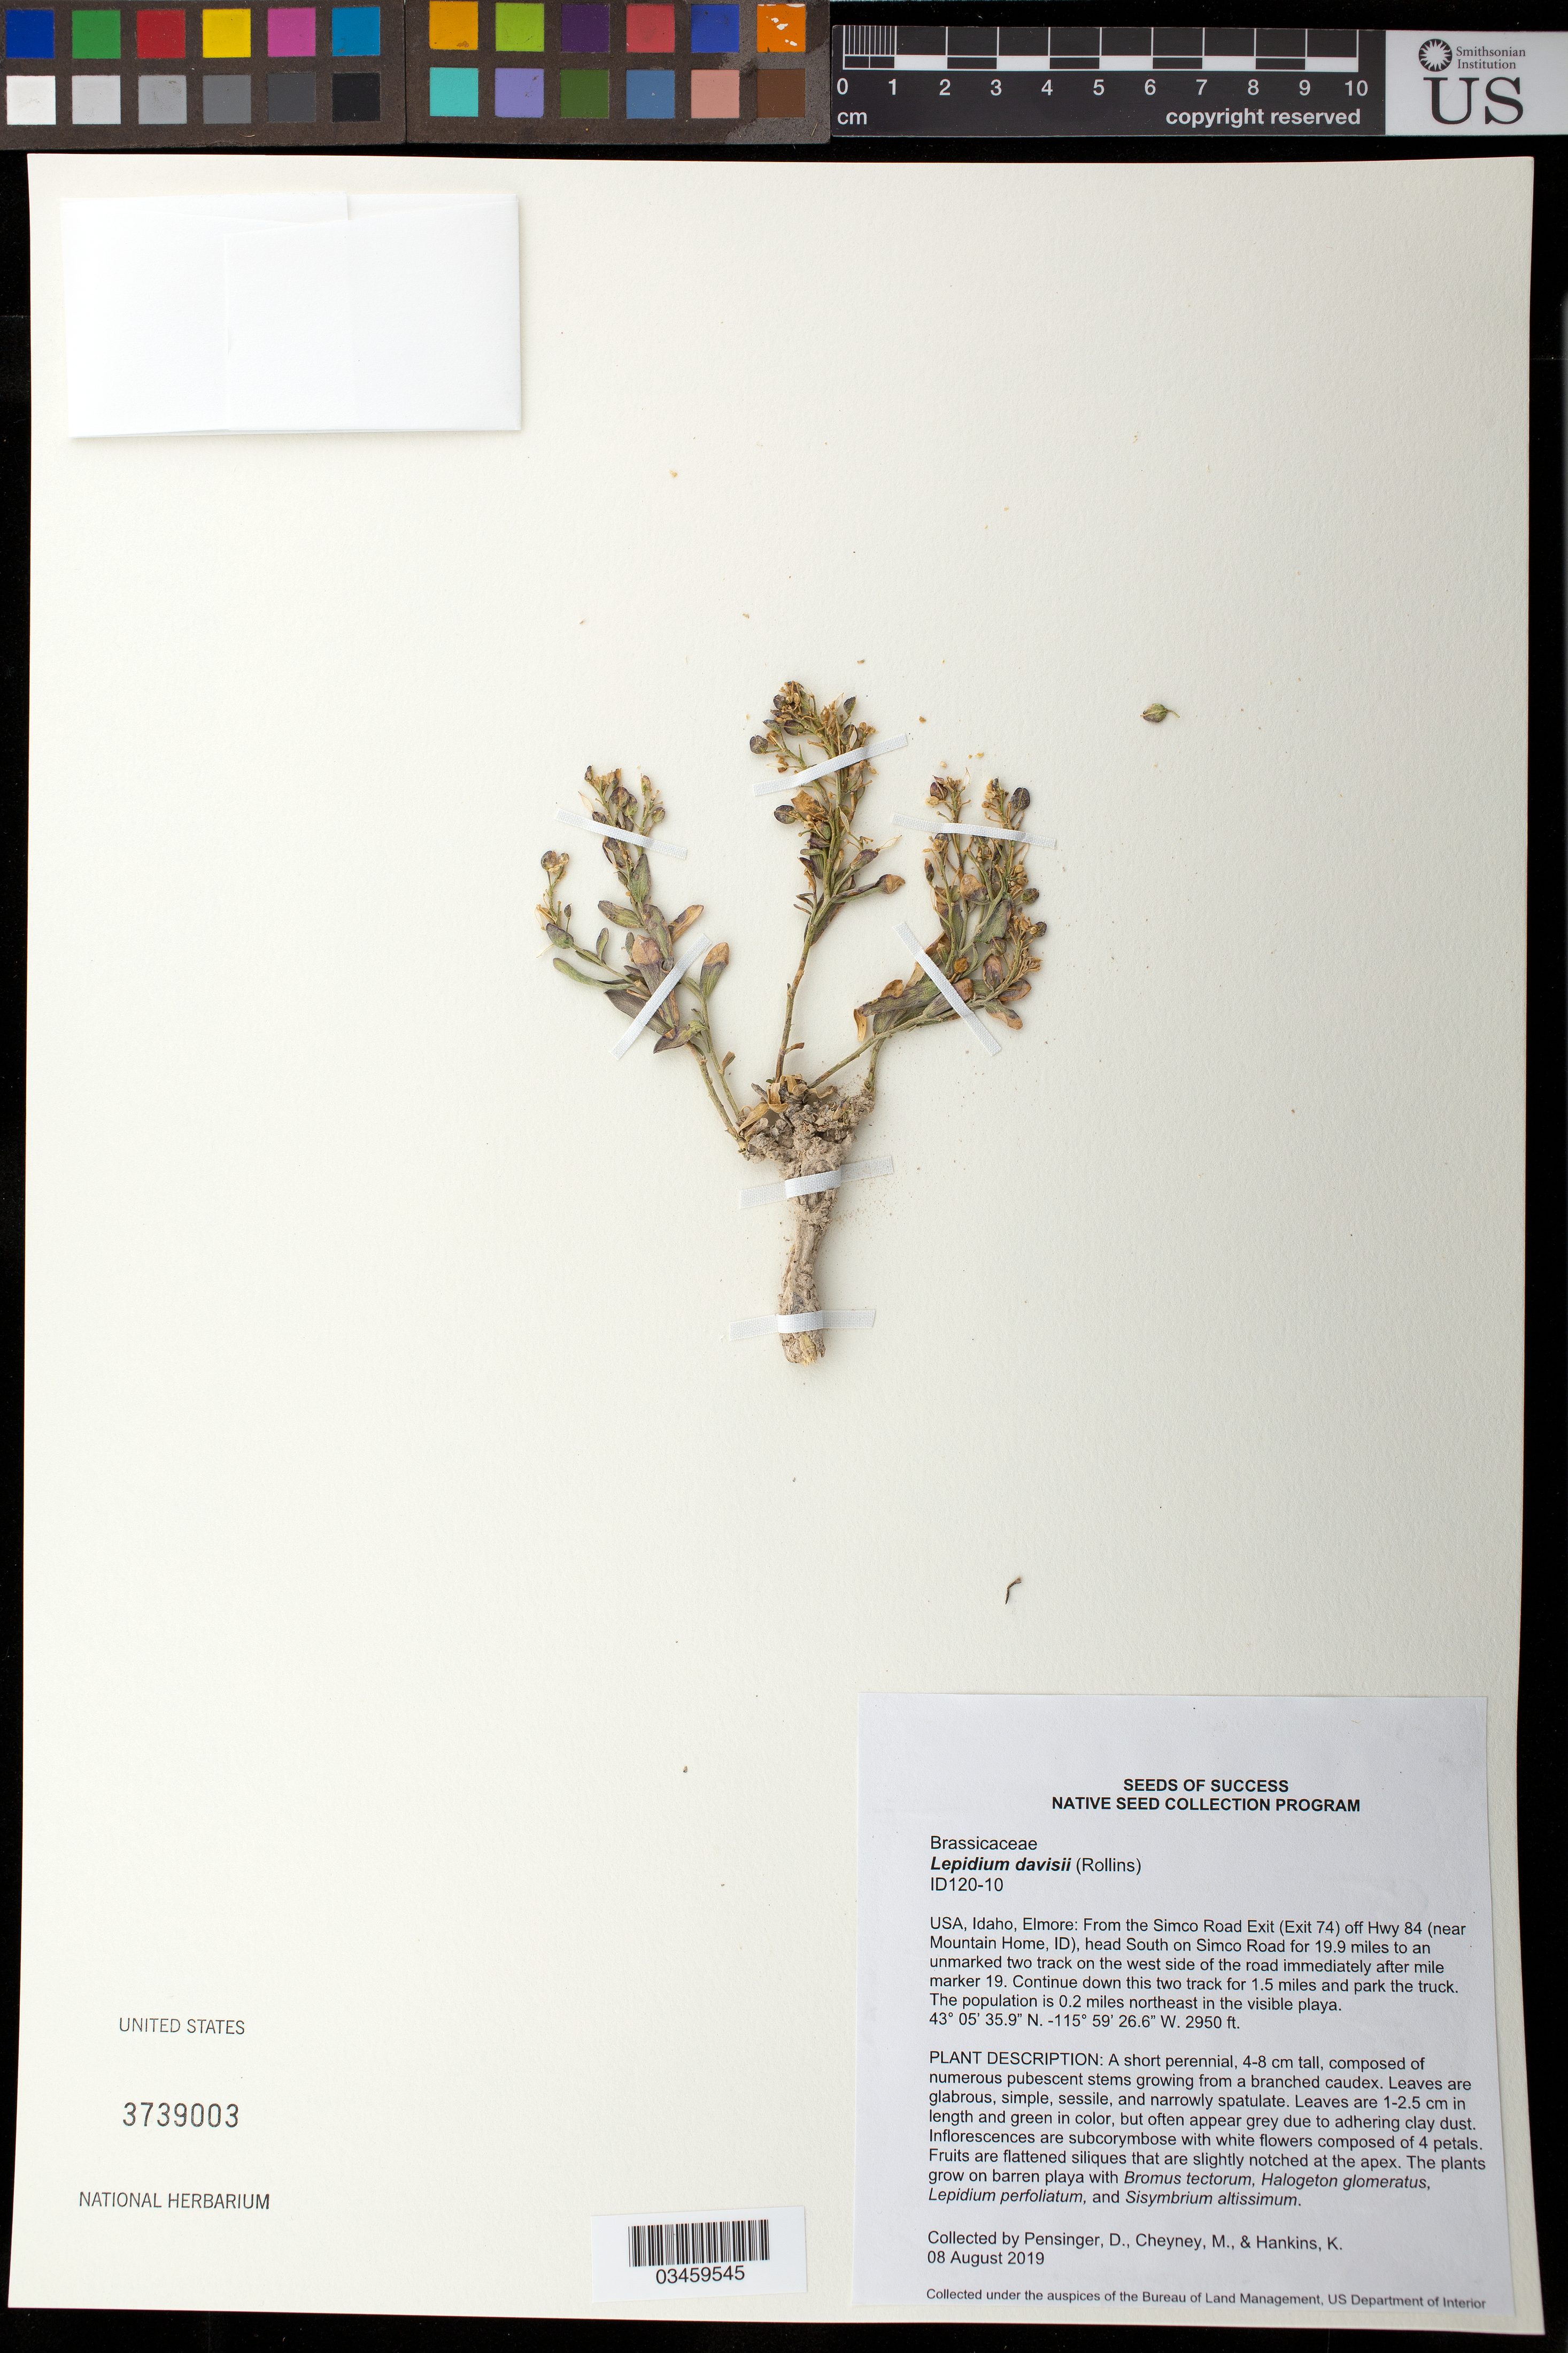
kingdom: Plantae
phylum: Tracheophyta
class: Magnoliopsida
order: Brassicales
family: Brassicaceae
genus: Lepidium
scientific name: Lepidium davisii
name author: Rollins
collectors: D. Pensinger, M. Cheyne & K. Hankins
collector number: ID120-10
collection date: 2019-08-08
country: United States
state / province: Idaho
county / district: Elmore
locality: From the Simco Rd Exit 74 off Hwy 84 (near Mountain Home) head S on Simco Rd for 19.9 mi to two track on the west side of the road after mile marker 19, continue down the track for 1.5 mi, the populatio is 0.2 mi NE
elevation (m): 899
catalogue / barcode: US 3739003